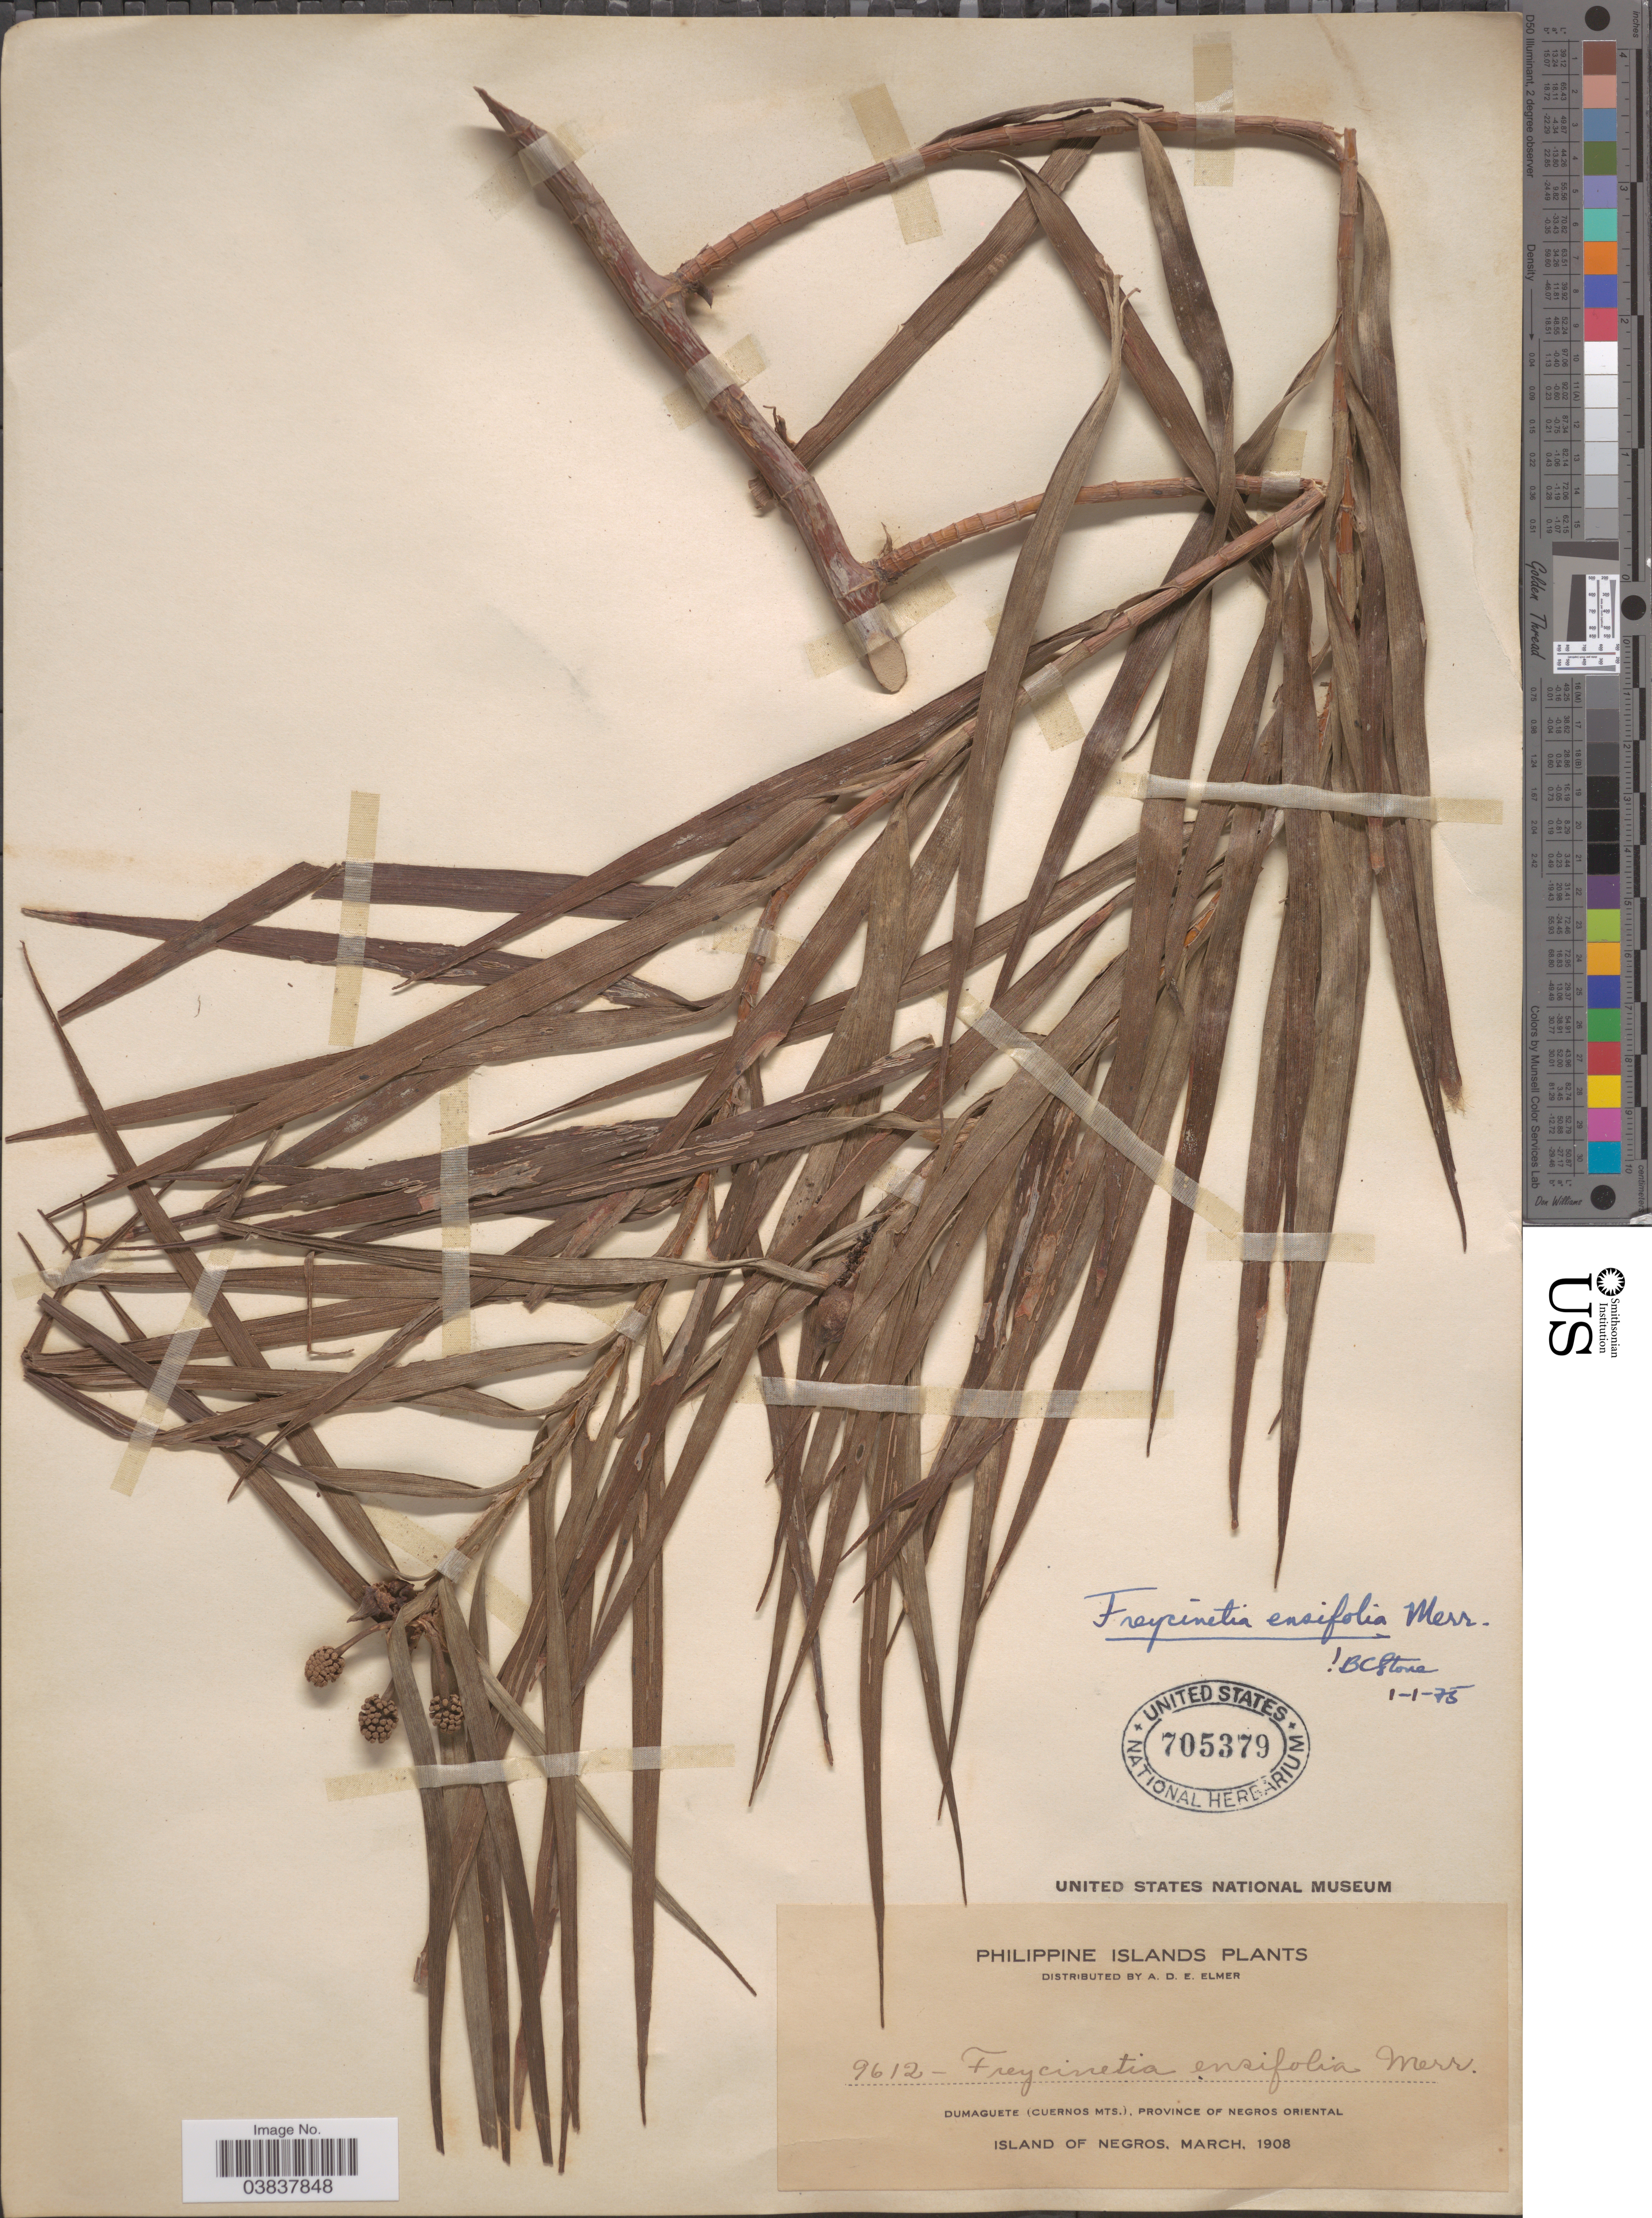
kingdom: Plantae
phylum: Tracheophyta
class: Liliopsida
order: Pandanales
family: Pandanaceae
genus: Freycinetia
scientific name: Freycinetia ensifolia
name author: Merr.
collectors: A. D. E. Elmer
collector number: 9612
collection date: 1908-03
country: Philippines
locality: Dumaguete (Cuernos Mts.), Province of Negros Oriental, Island of Negros.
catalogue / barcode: US 705379